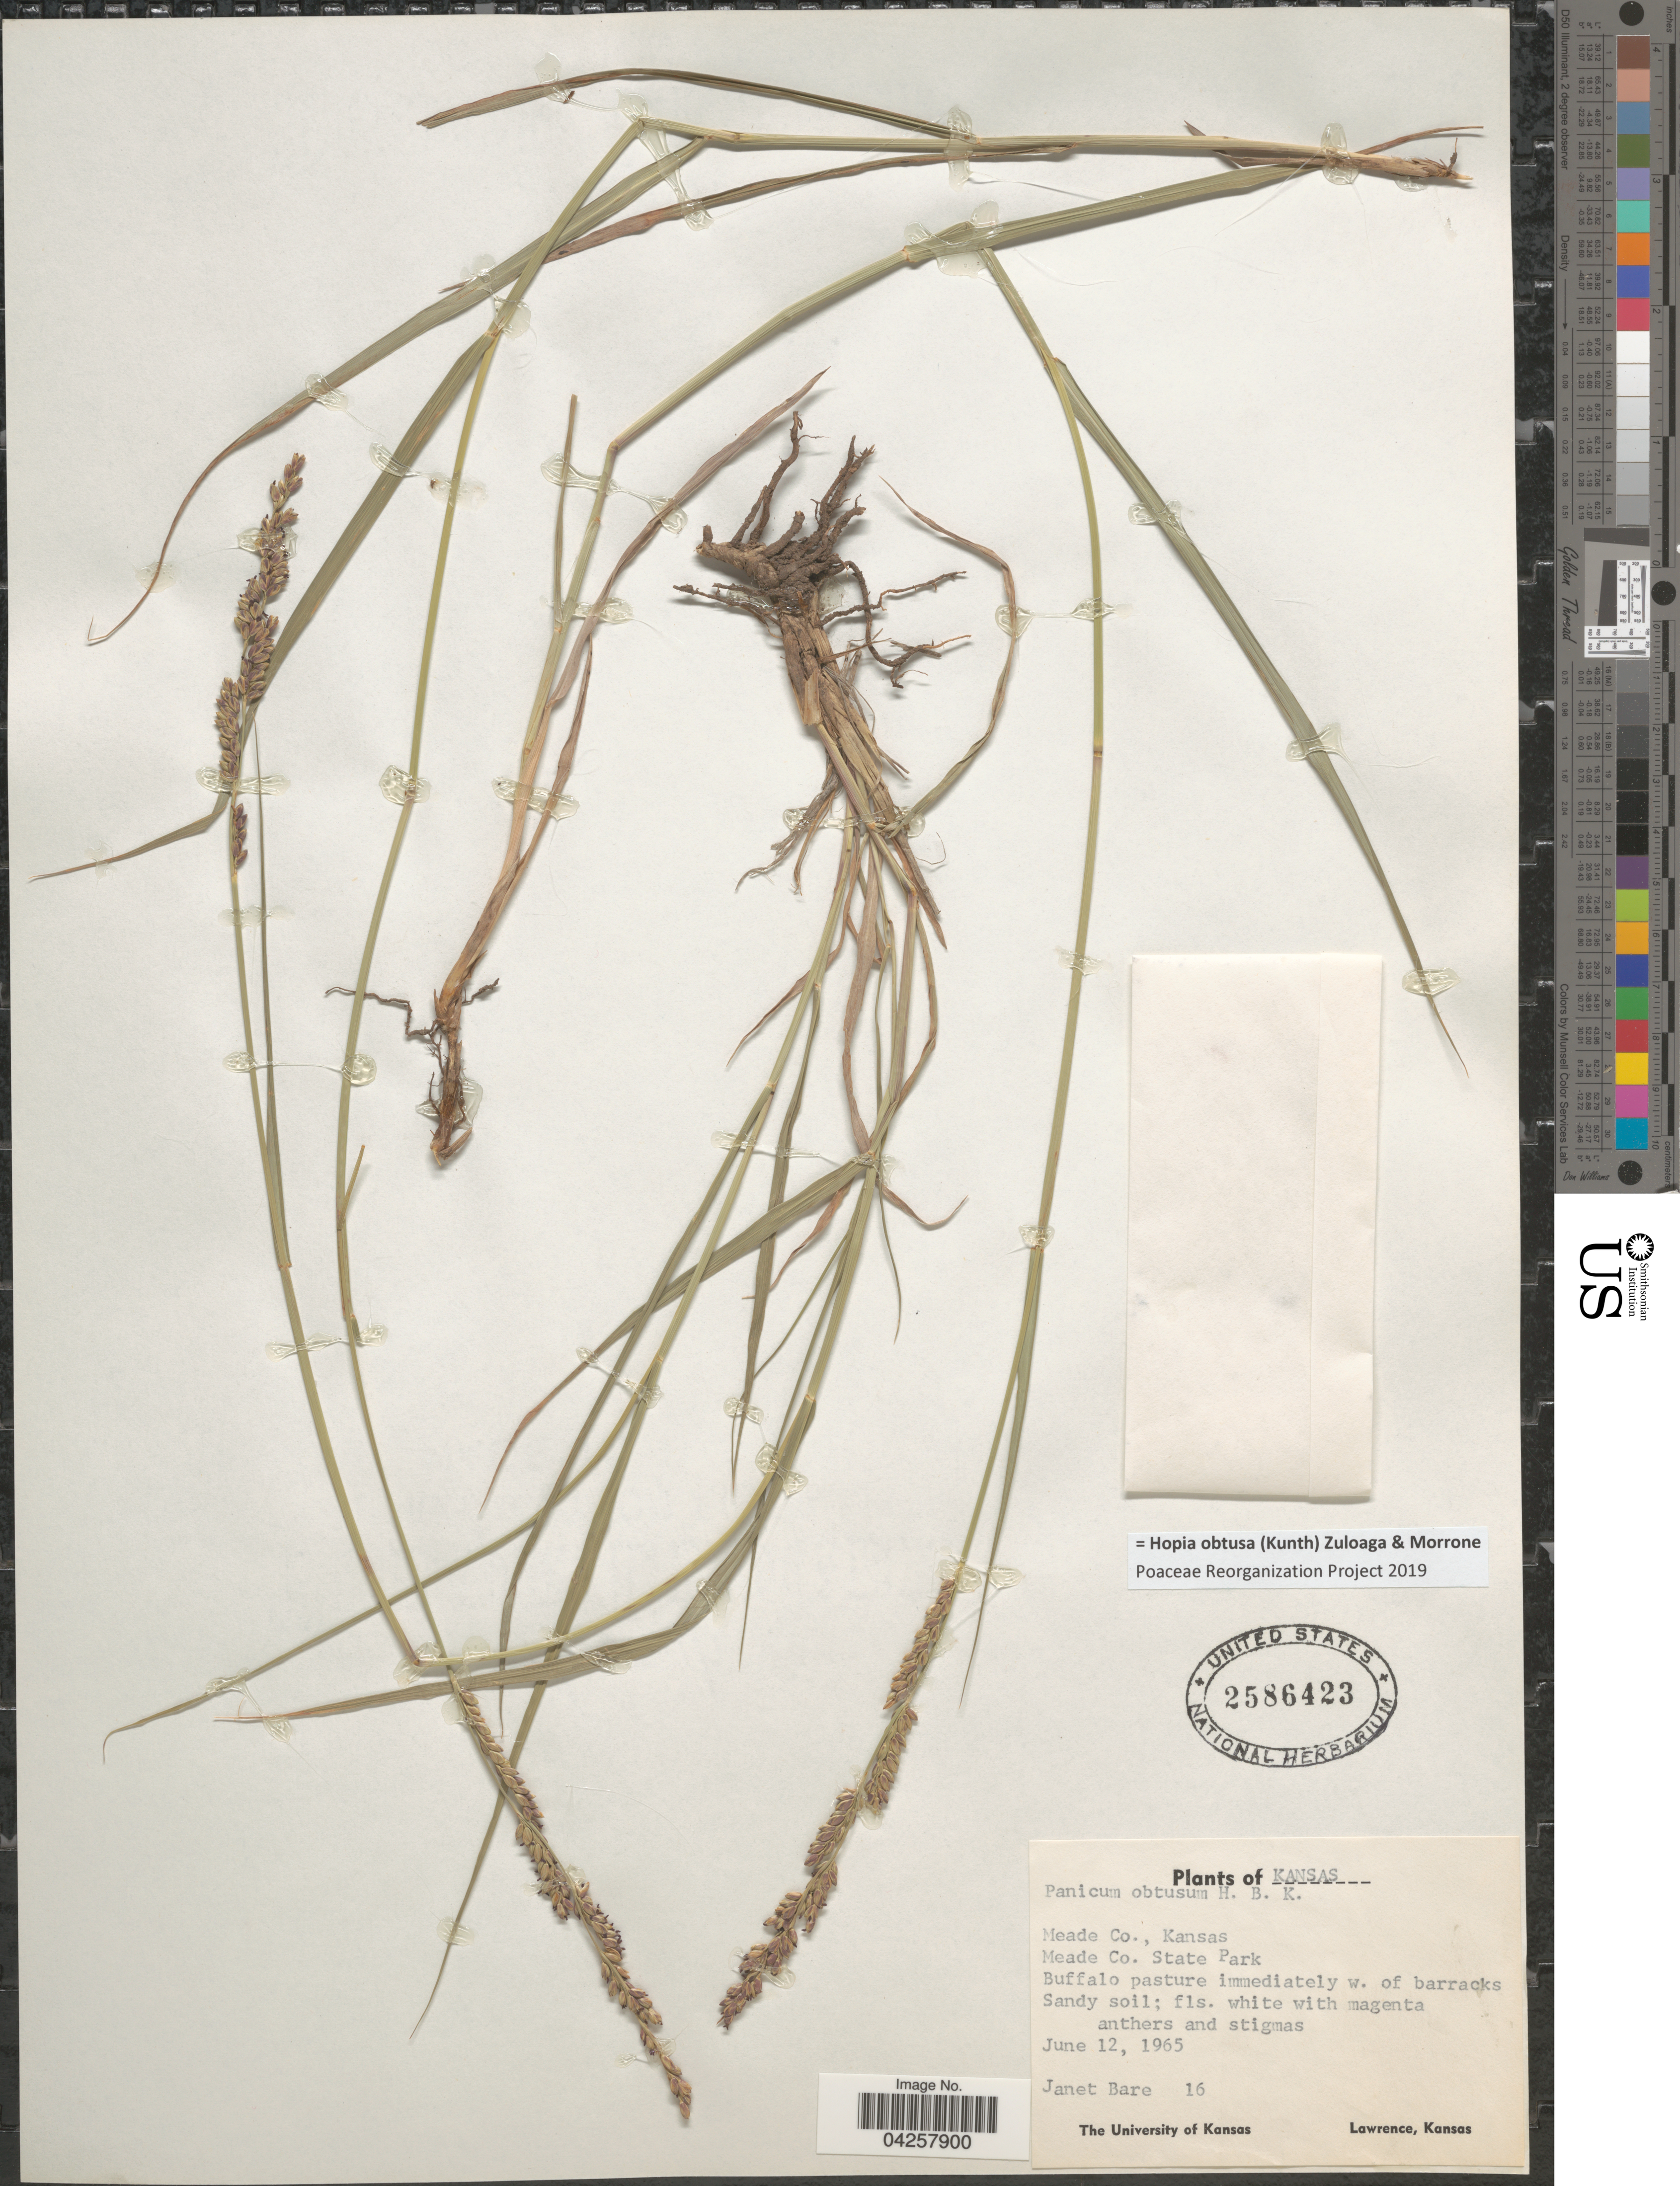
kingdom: Plantae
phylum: Tracheophyta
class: Liliopsida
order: Poales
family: Poaceae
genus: Hopia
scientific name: Hopia obtusa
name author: (Kunth) Zuloaga & Morrone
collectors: J. Baré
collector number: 16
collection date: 1965-06-12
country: United States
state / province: Kansas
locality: Meade Co. Meade Co. State Park. Buffalo pasture immediately w. of barracks.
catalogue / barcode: US 2586423